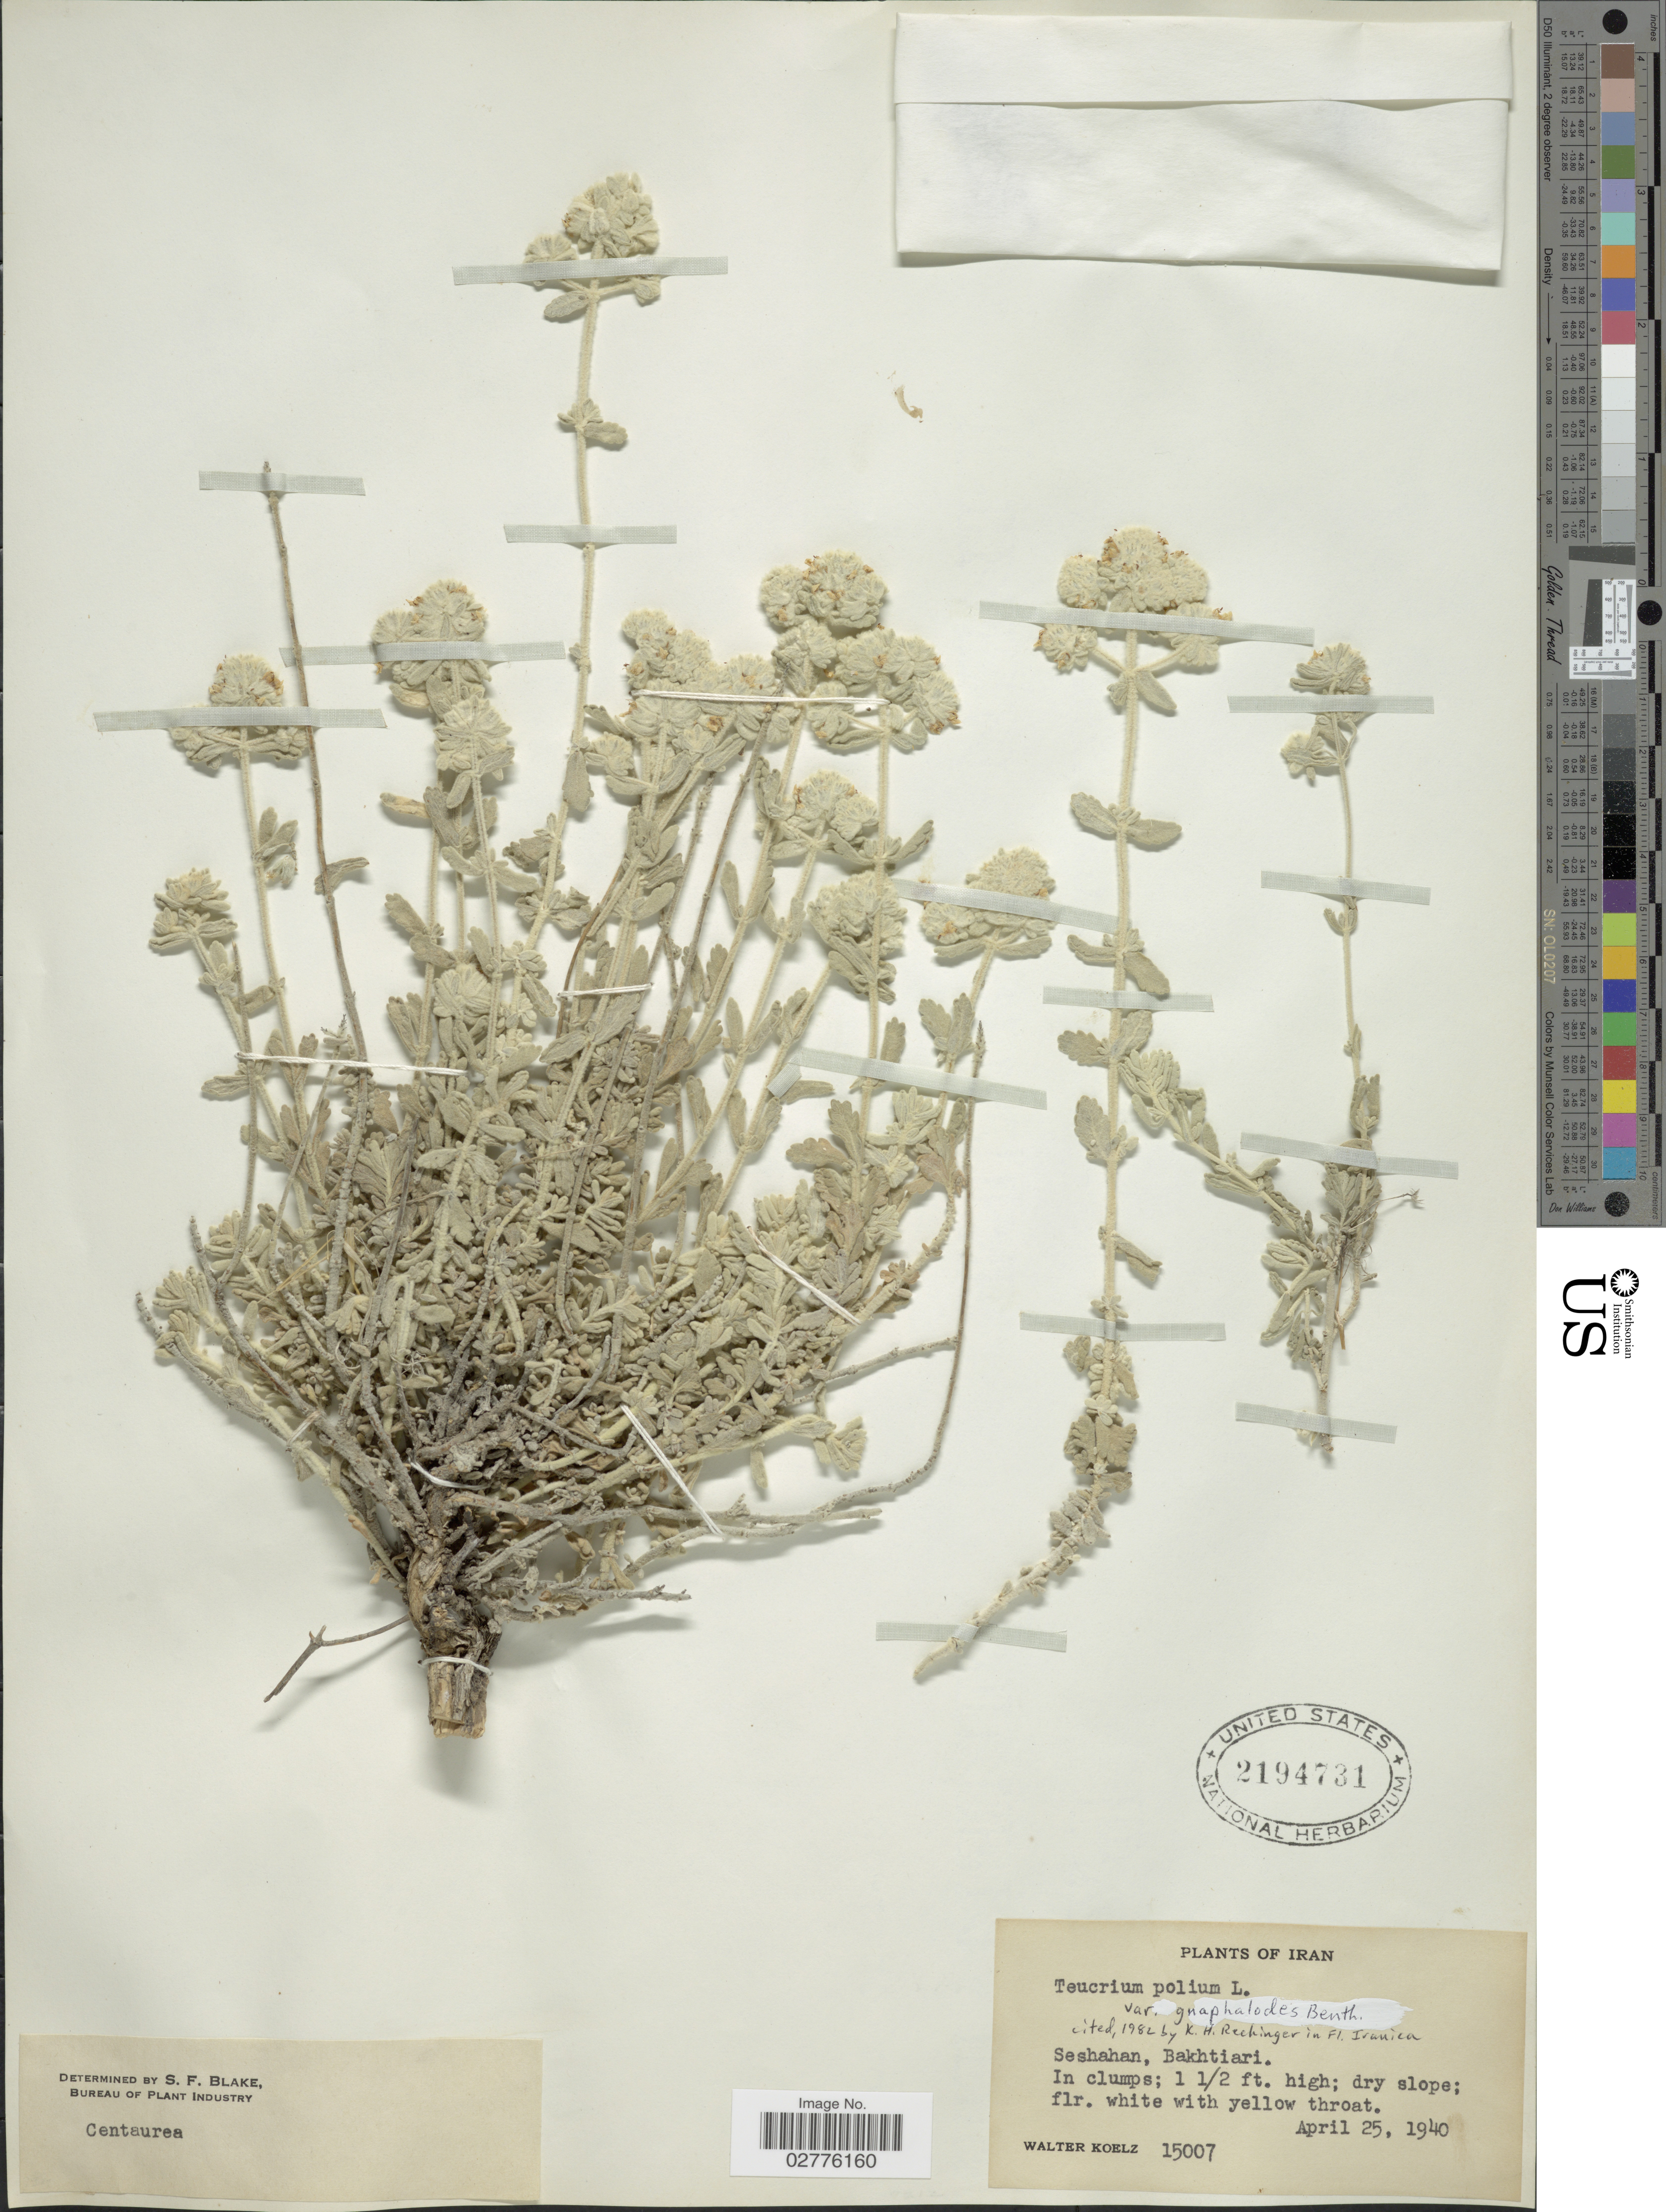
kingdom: Plantae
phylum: Tracheophyta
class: Magnoliopsida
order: Lamiales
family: Lamiaceae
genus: Teucrium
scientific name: Teucrium polium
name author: L.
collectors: W. N. Koelz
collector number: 15007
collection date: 1940-04-25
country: Iran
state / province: Chahar Mahaal and Bakhtiari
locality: Seshahan, Bakhtiari.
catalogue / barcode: US 2194731